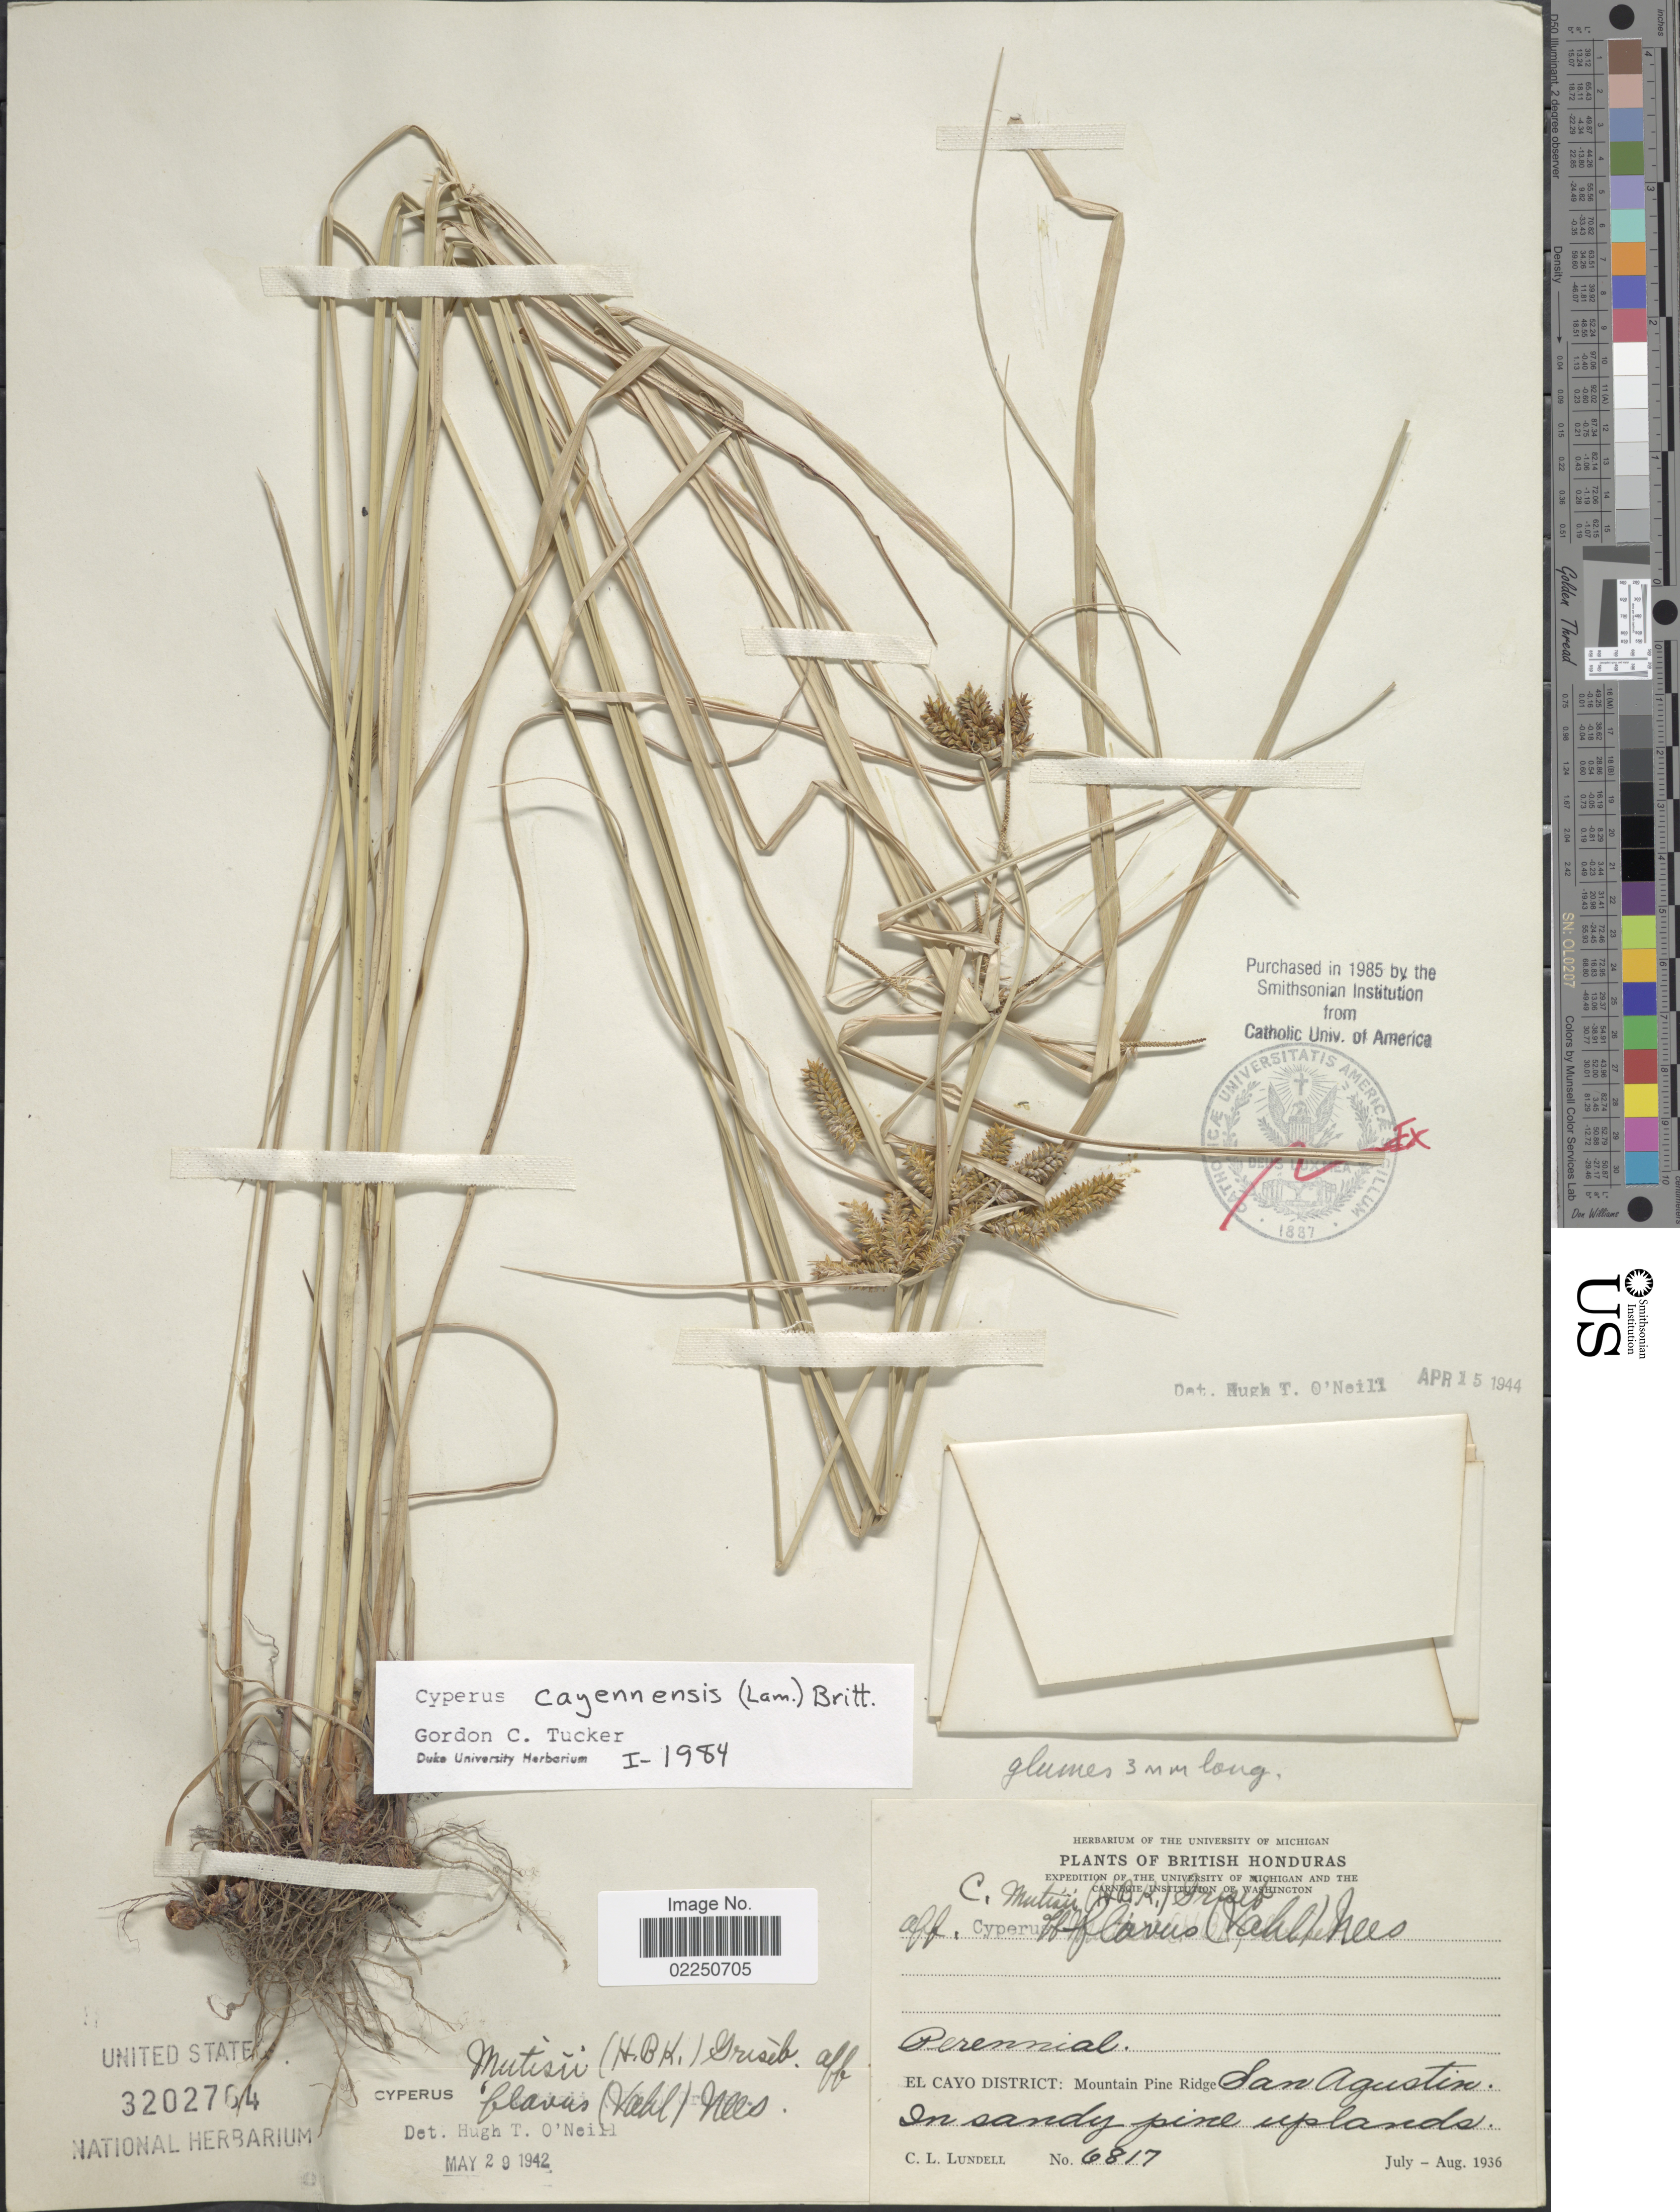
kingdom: Plantae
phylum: Tracheophyta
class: Liliopsida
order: Poales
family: Cyperaceae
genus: Cyperus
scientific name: Cyperus aggregatus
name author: (Willd.) Endl.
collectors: C. L. Lundell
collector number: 6817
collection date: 1936-07/1936-08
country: Belize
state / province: Cayo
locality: British Honduras. El Cayo District: Mountain Pine Ridge San Agustin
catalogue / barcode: US 3202764